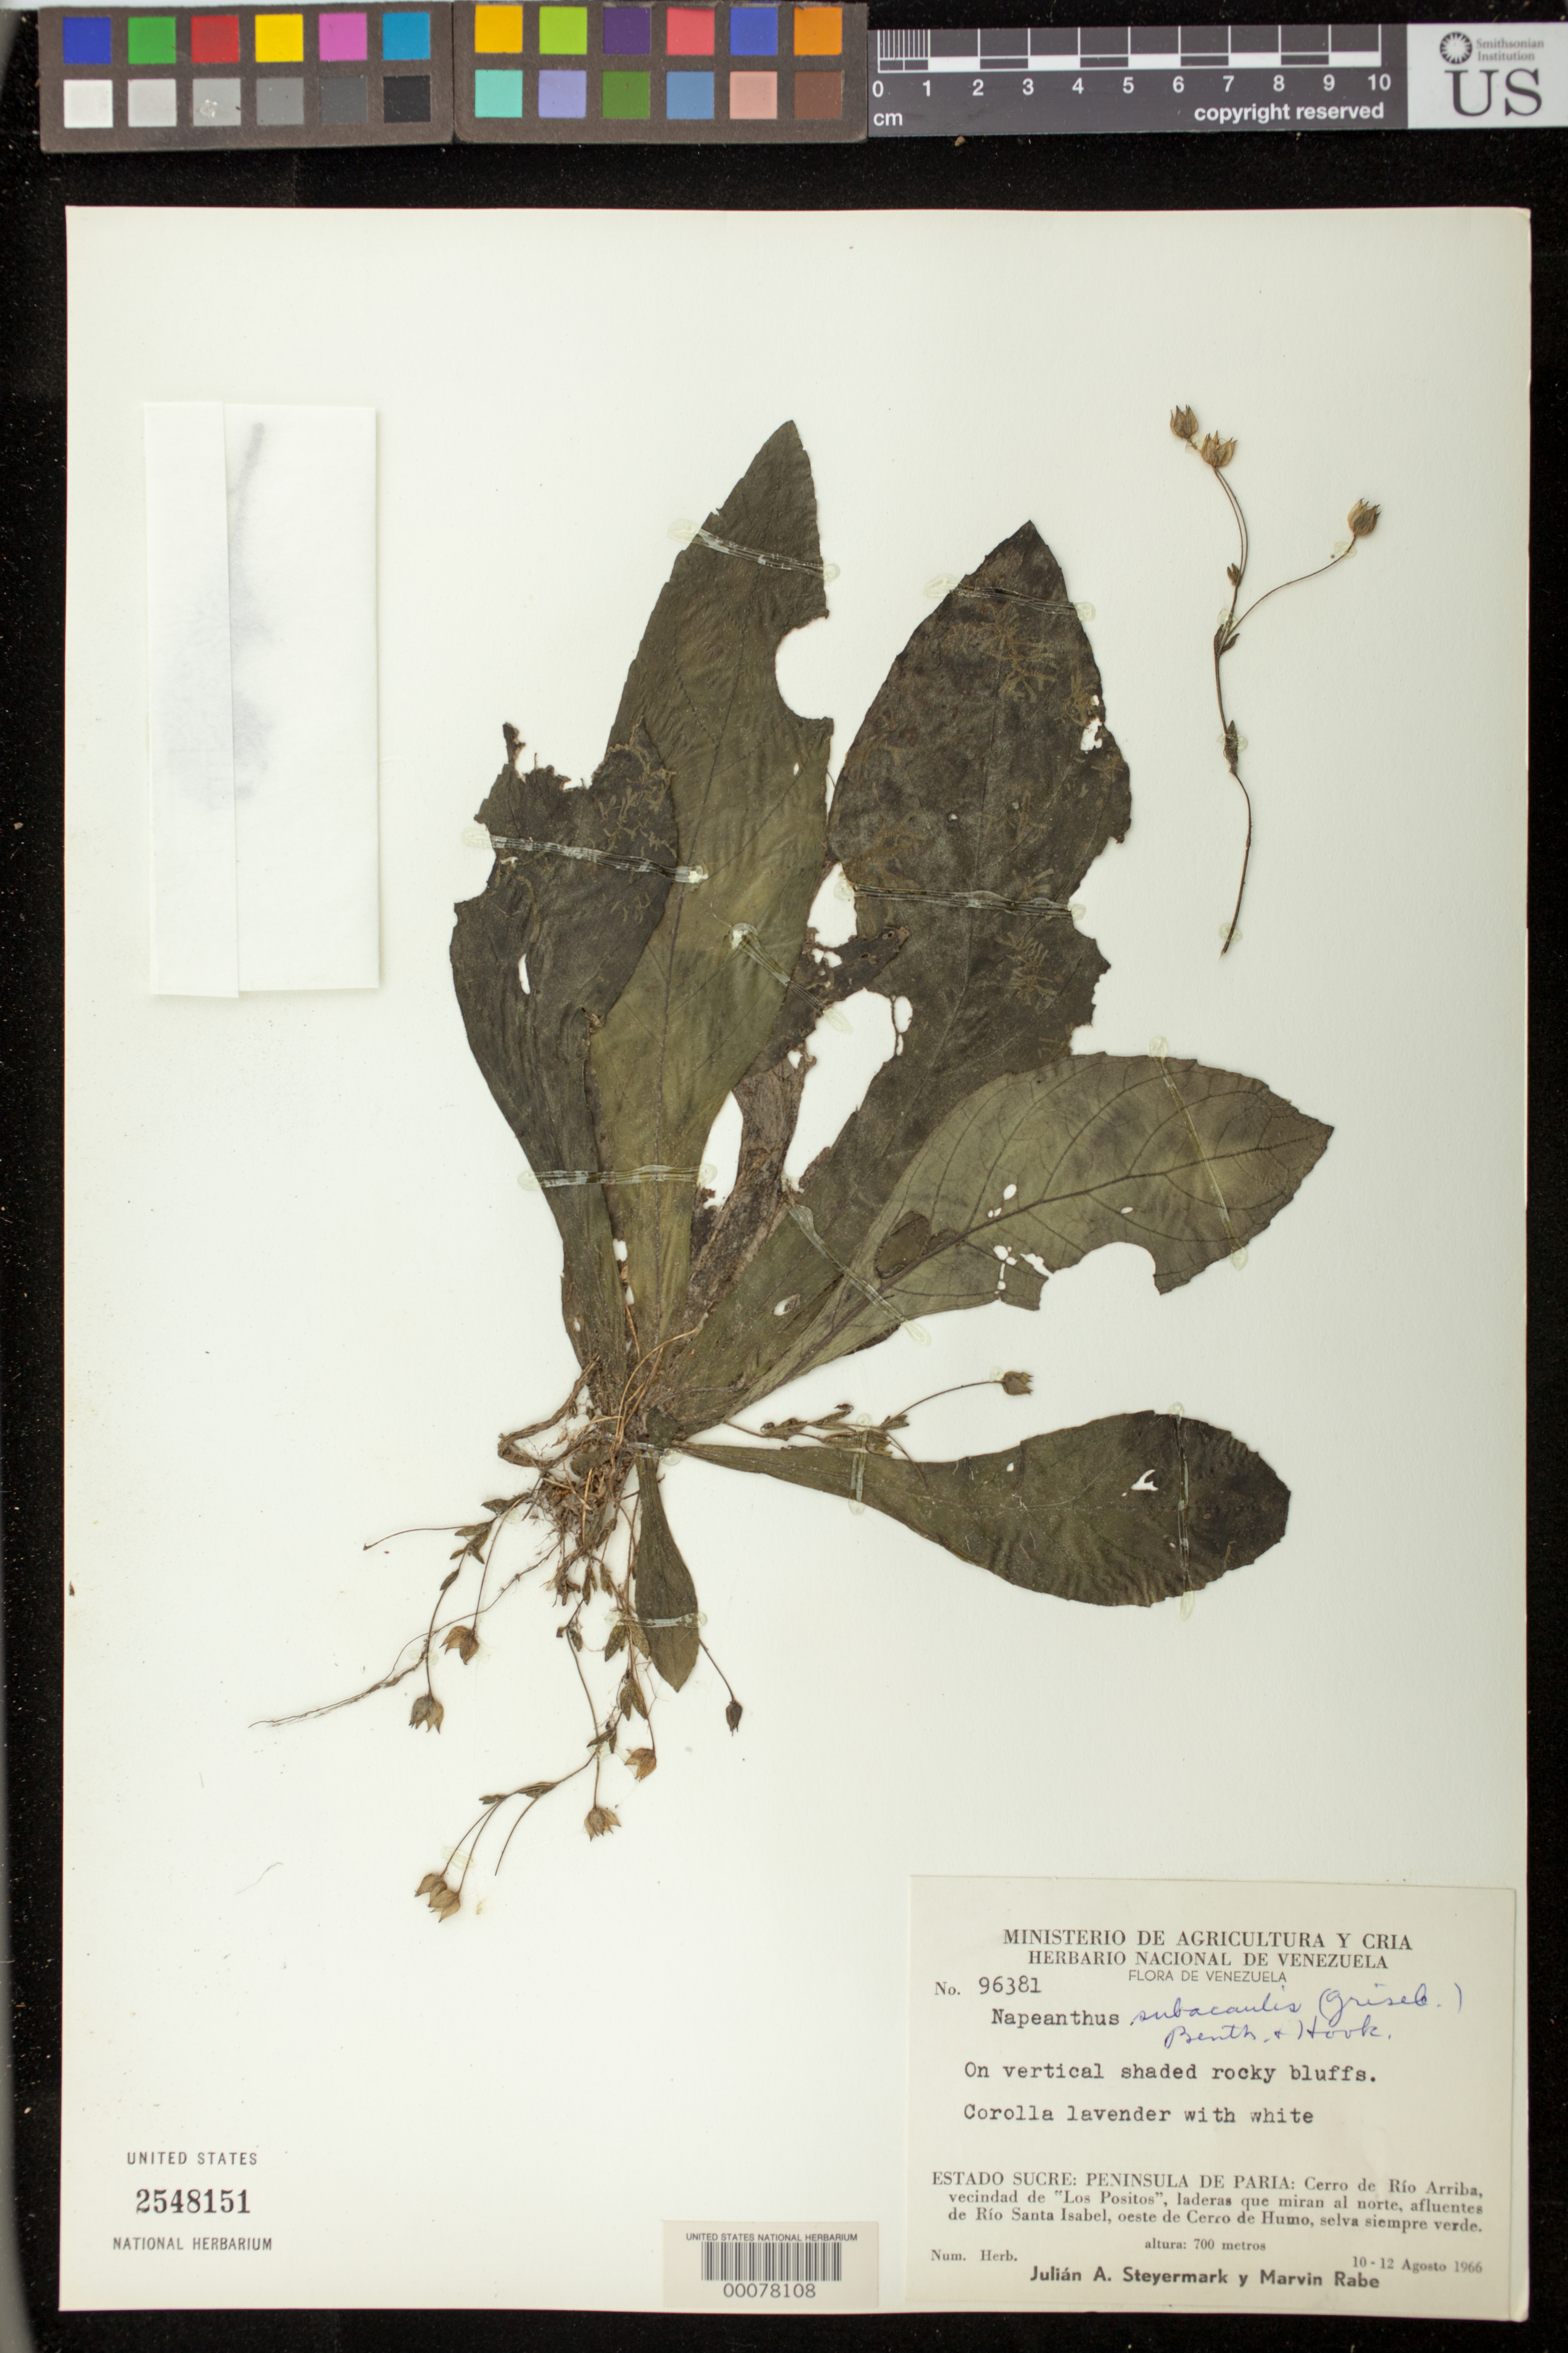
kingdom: Plantae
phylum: Tracheophyta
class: Magnoliopsida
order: Lamiales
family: Gesneriaceae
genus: Napeanthus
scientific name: Napeanthus subacaulis var. integer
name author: C.V. Morton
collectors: J. Steyermark & M. Rabe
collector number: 96381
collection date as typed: Aug 1966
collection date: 1966-08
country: Venezuela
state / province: Sucre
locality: Peninsula de Paria, Cerro de Rio Arriba, afluentes de Rio Santa Isabel, W of Cerro de Humo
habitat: On vertical shaded rocky bluffs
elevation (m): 700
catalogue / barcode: US 2548151